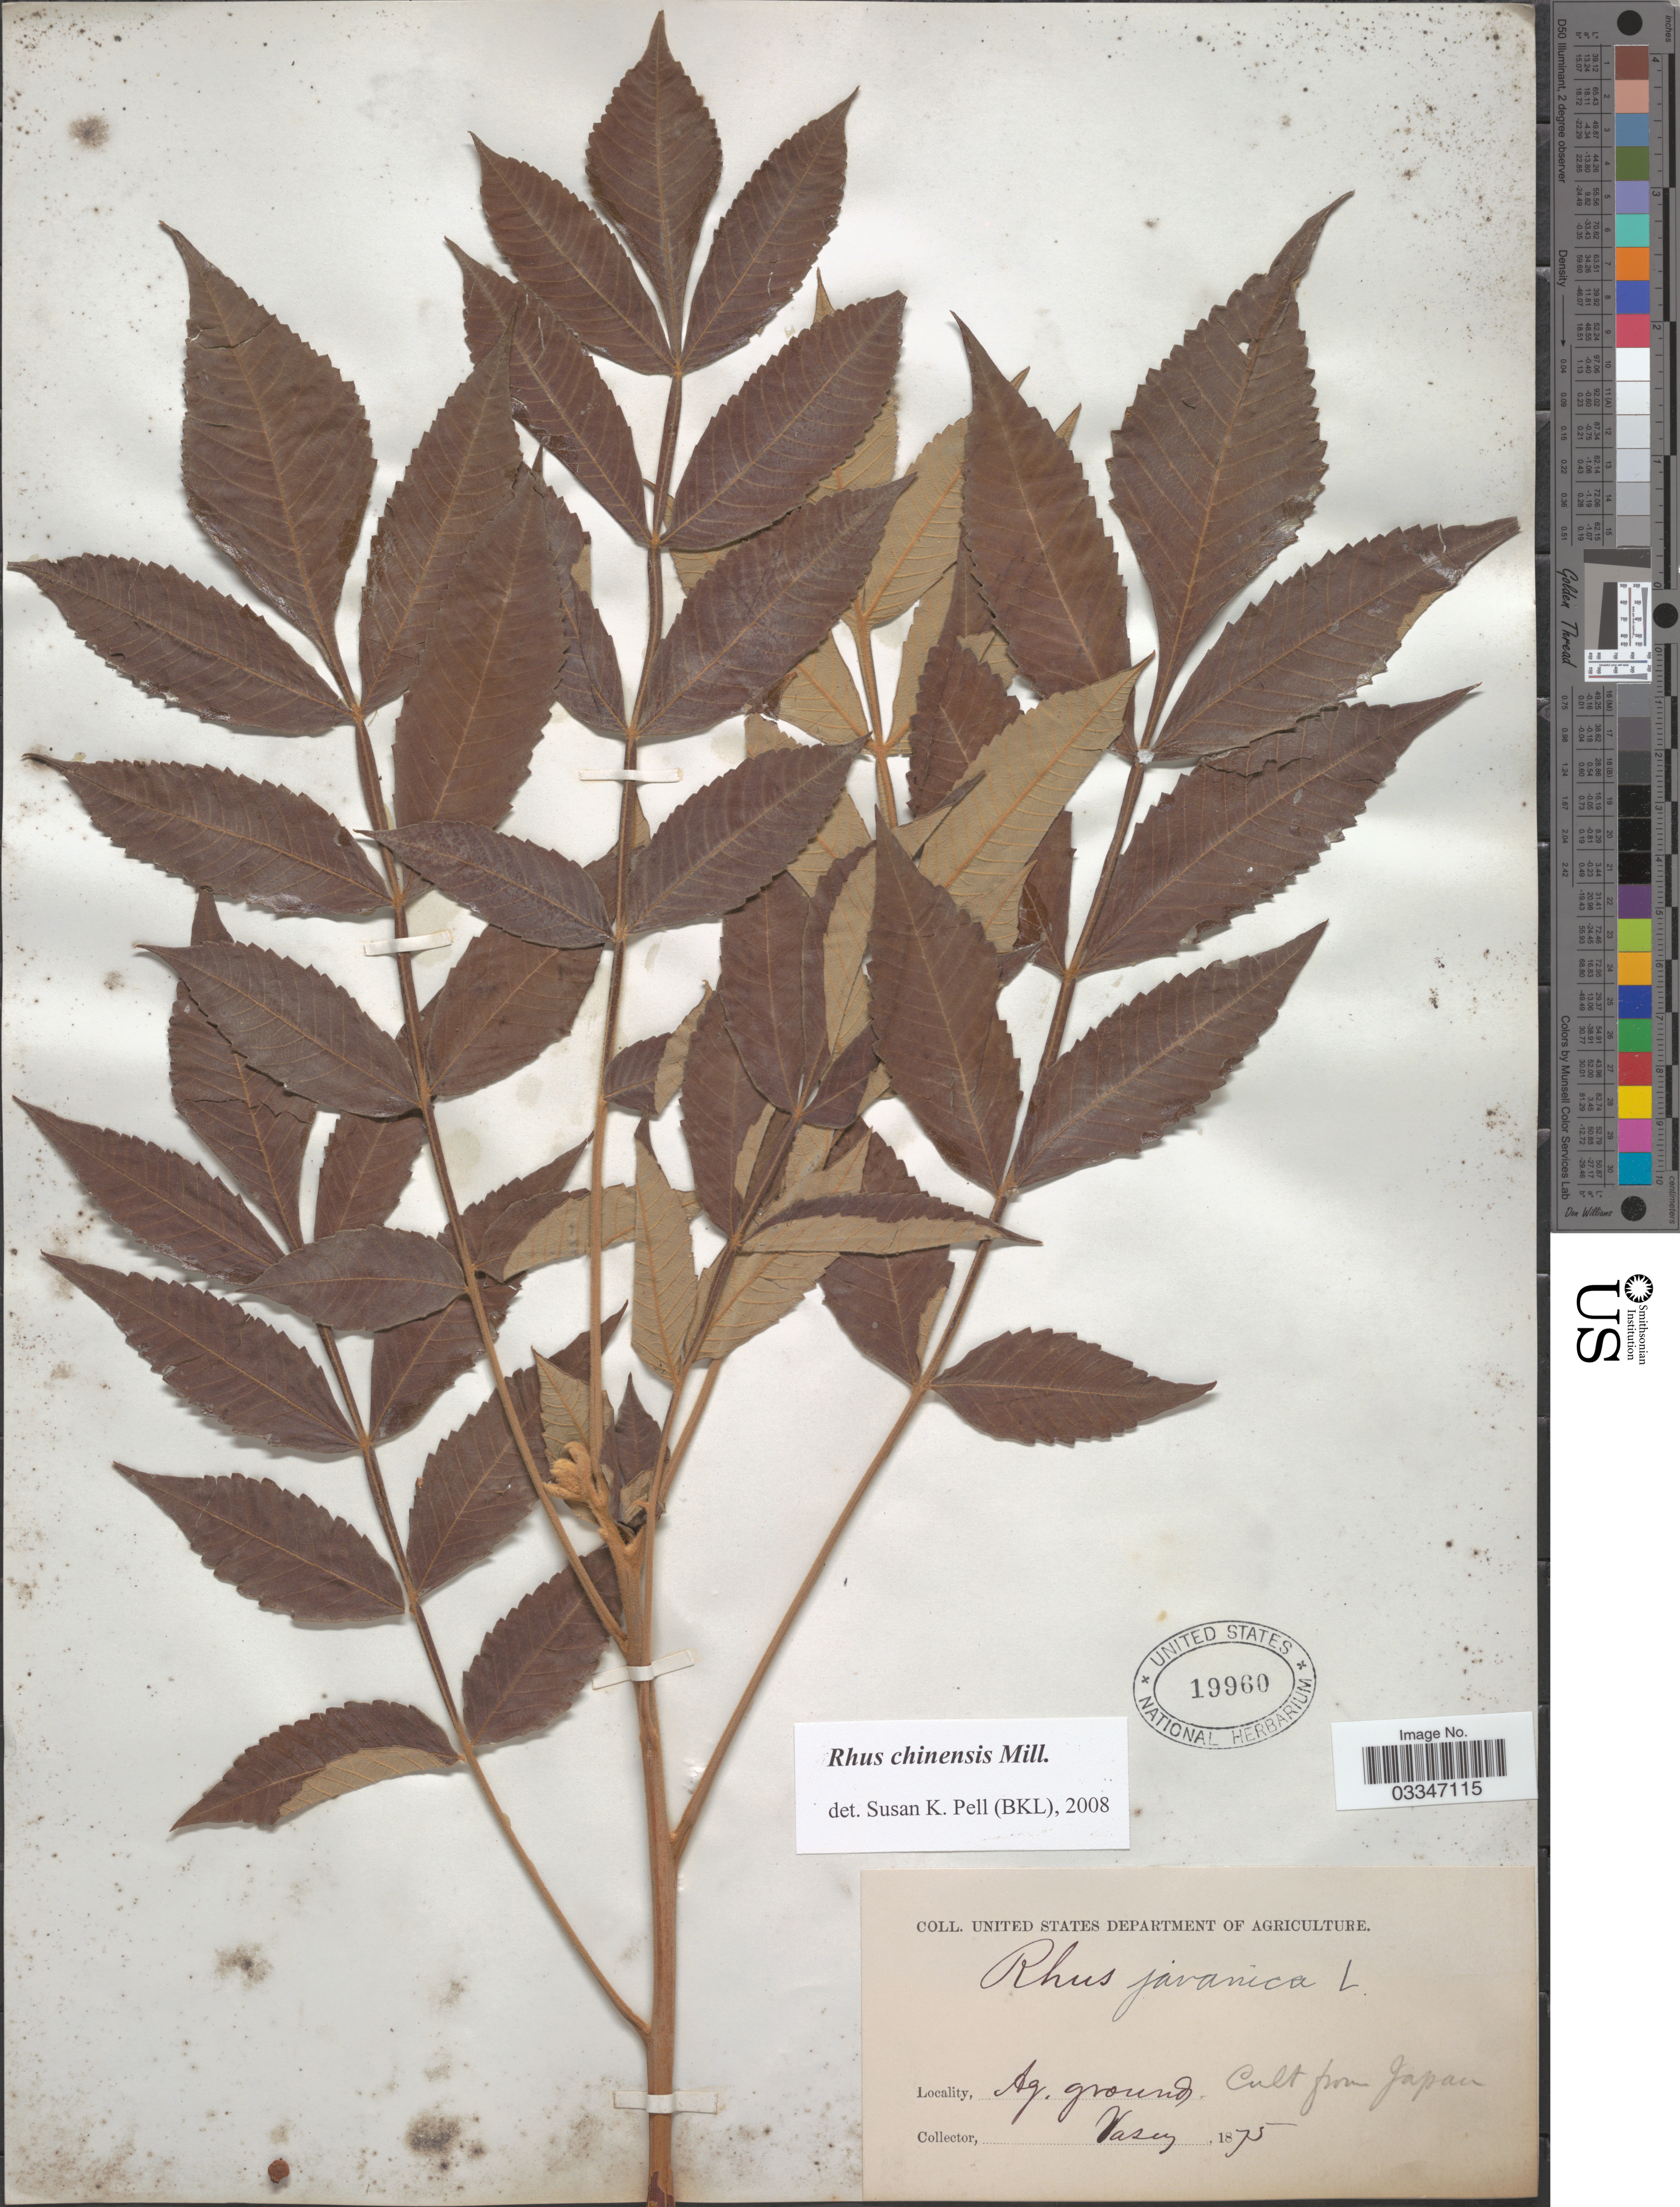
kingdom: Plantae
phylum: Tracheophyta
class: Magnoliopsida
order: Sapindales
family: Anacardiaceae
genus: Rhus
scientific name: Rhus chinensis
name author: Mill.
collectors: Vasey, --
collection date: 1875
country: Japan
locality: Ag. ground.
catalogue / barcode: US 19960